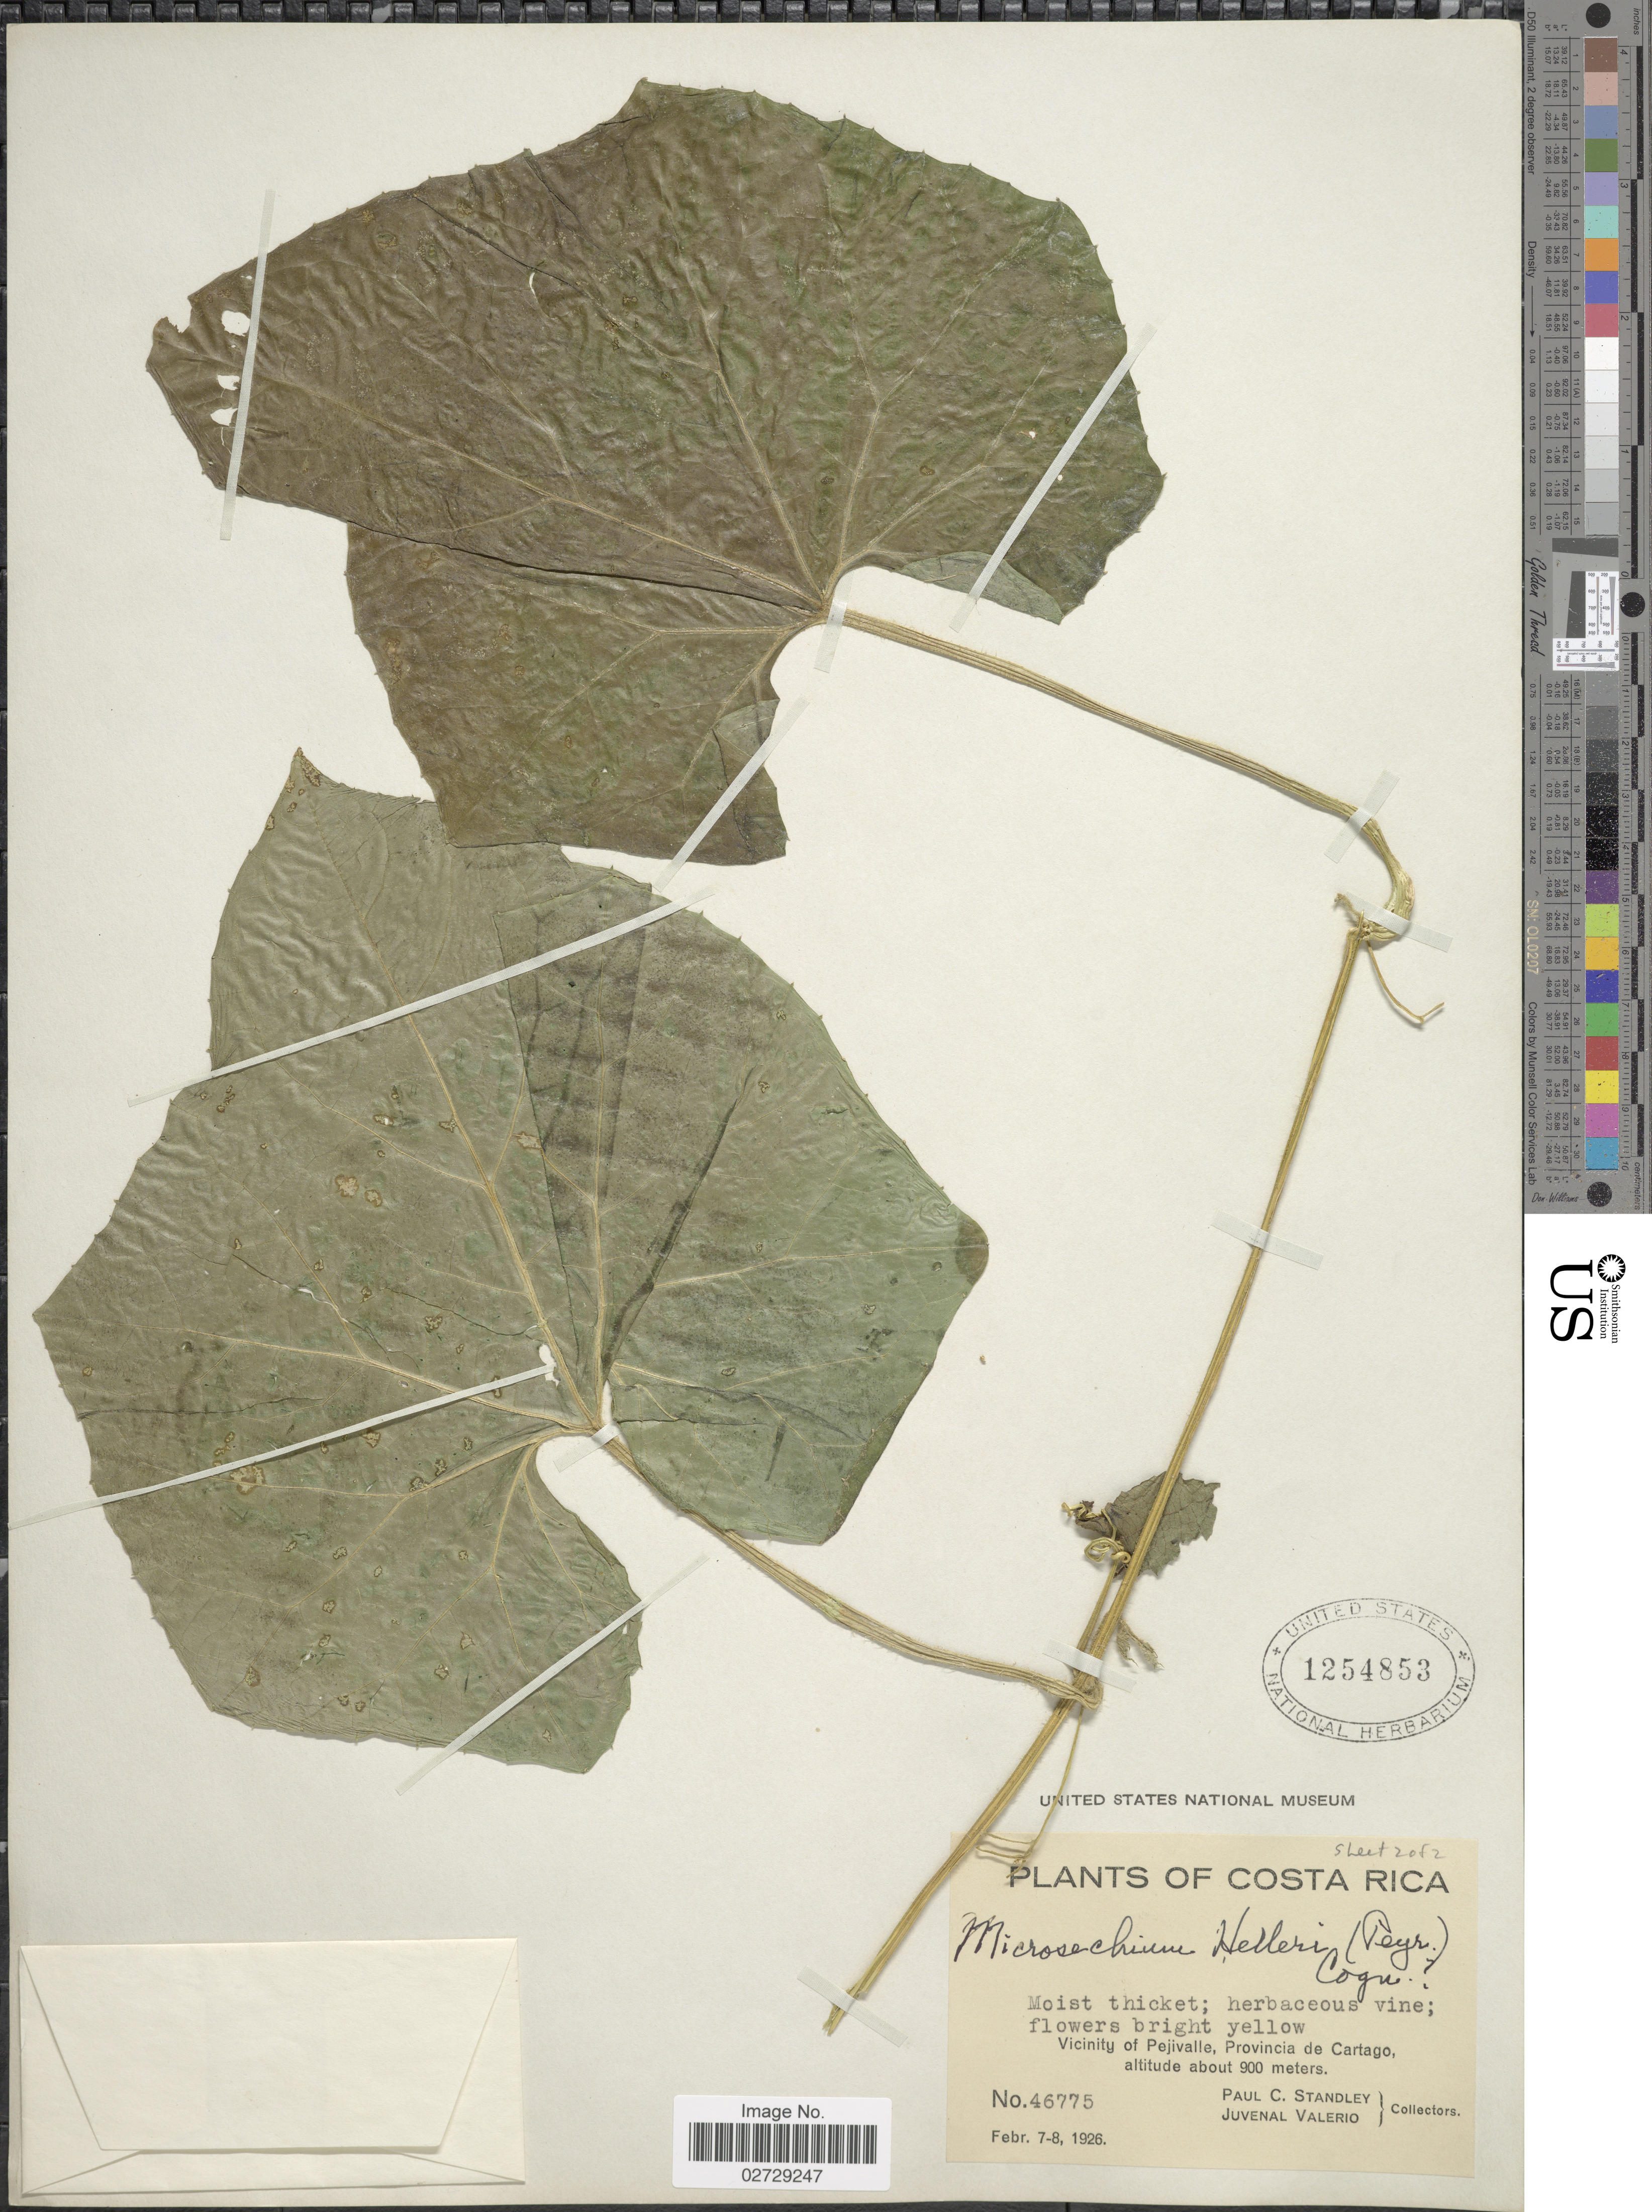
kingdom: Plantae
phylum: Tracheophyta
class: Magnoliopsida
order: Cucurbitales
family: Cucurbitaceae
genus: Microsechium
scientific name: Microsechium helleri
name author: (Peyr.) Cogn.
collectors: P. C. Standley & J. Valerio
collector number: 46775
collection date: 1926-02-07/1926-02-08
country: Costa Rica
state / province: Cartago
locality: Vicinity of Pejivalle, Provincia de Cartago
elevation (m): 900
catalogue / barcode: US 1254853